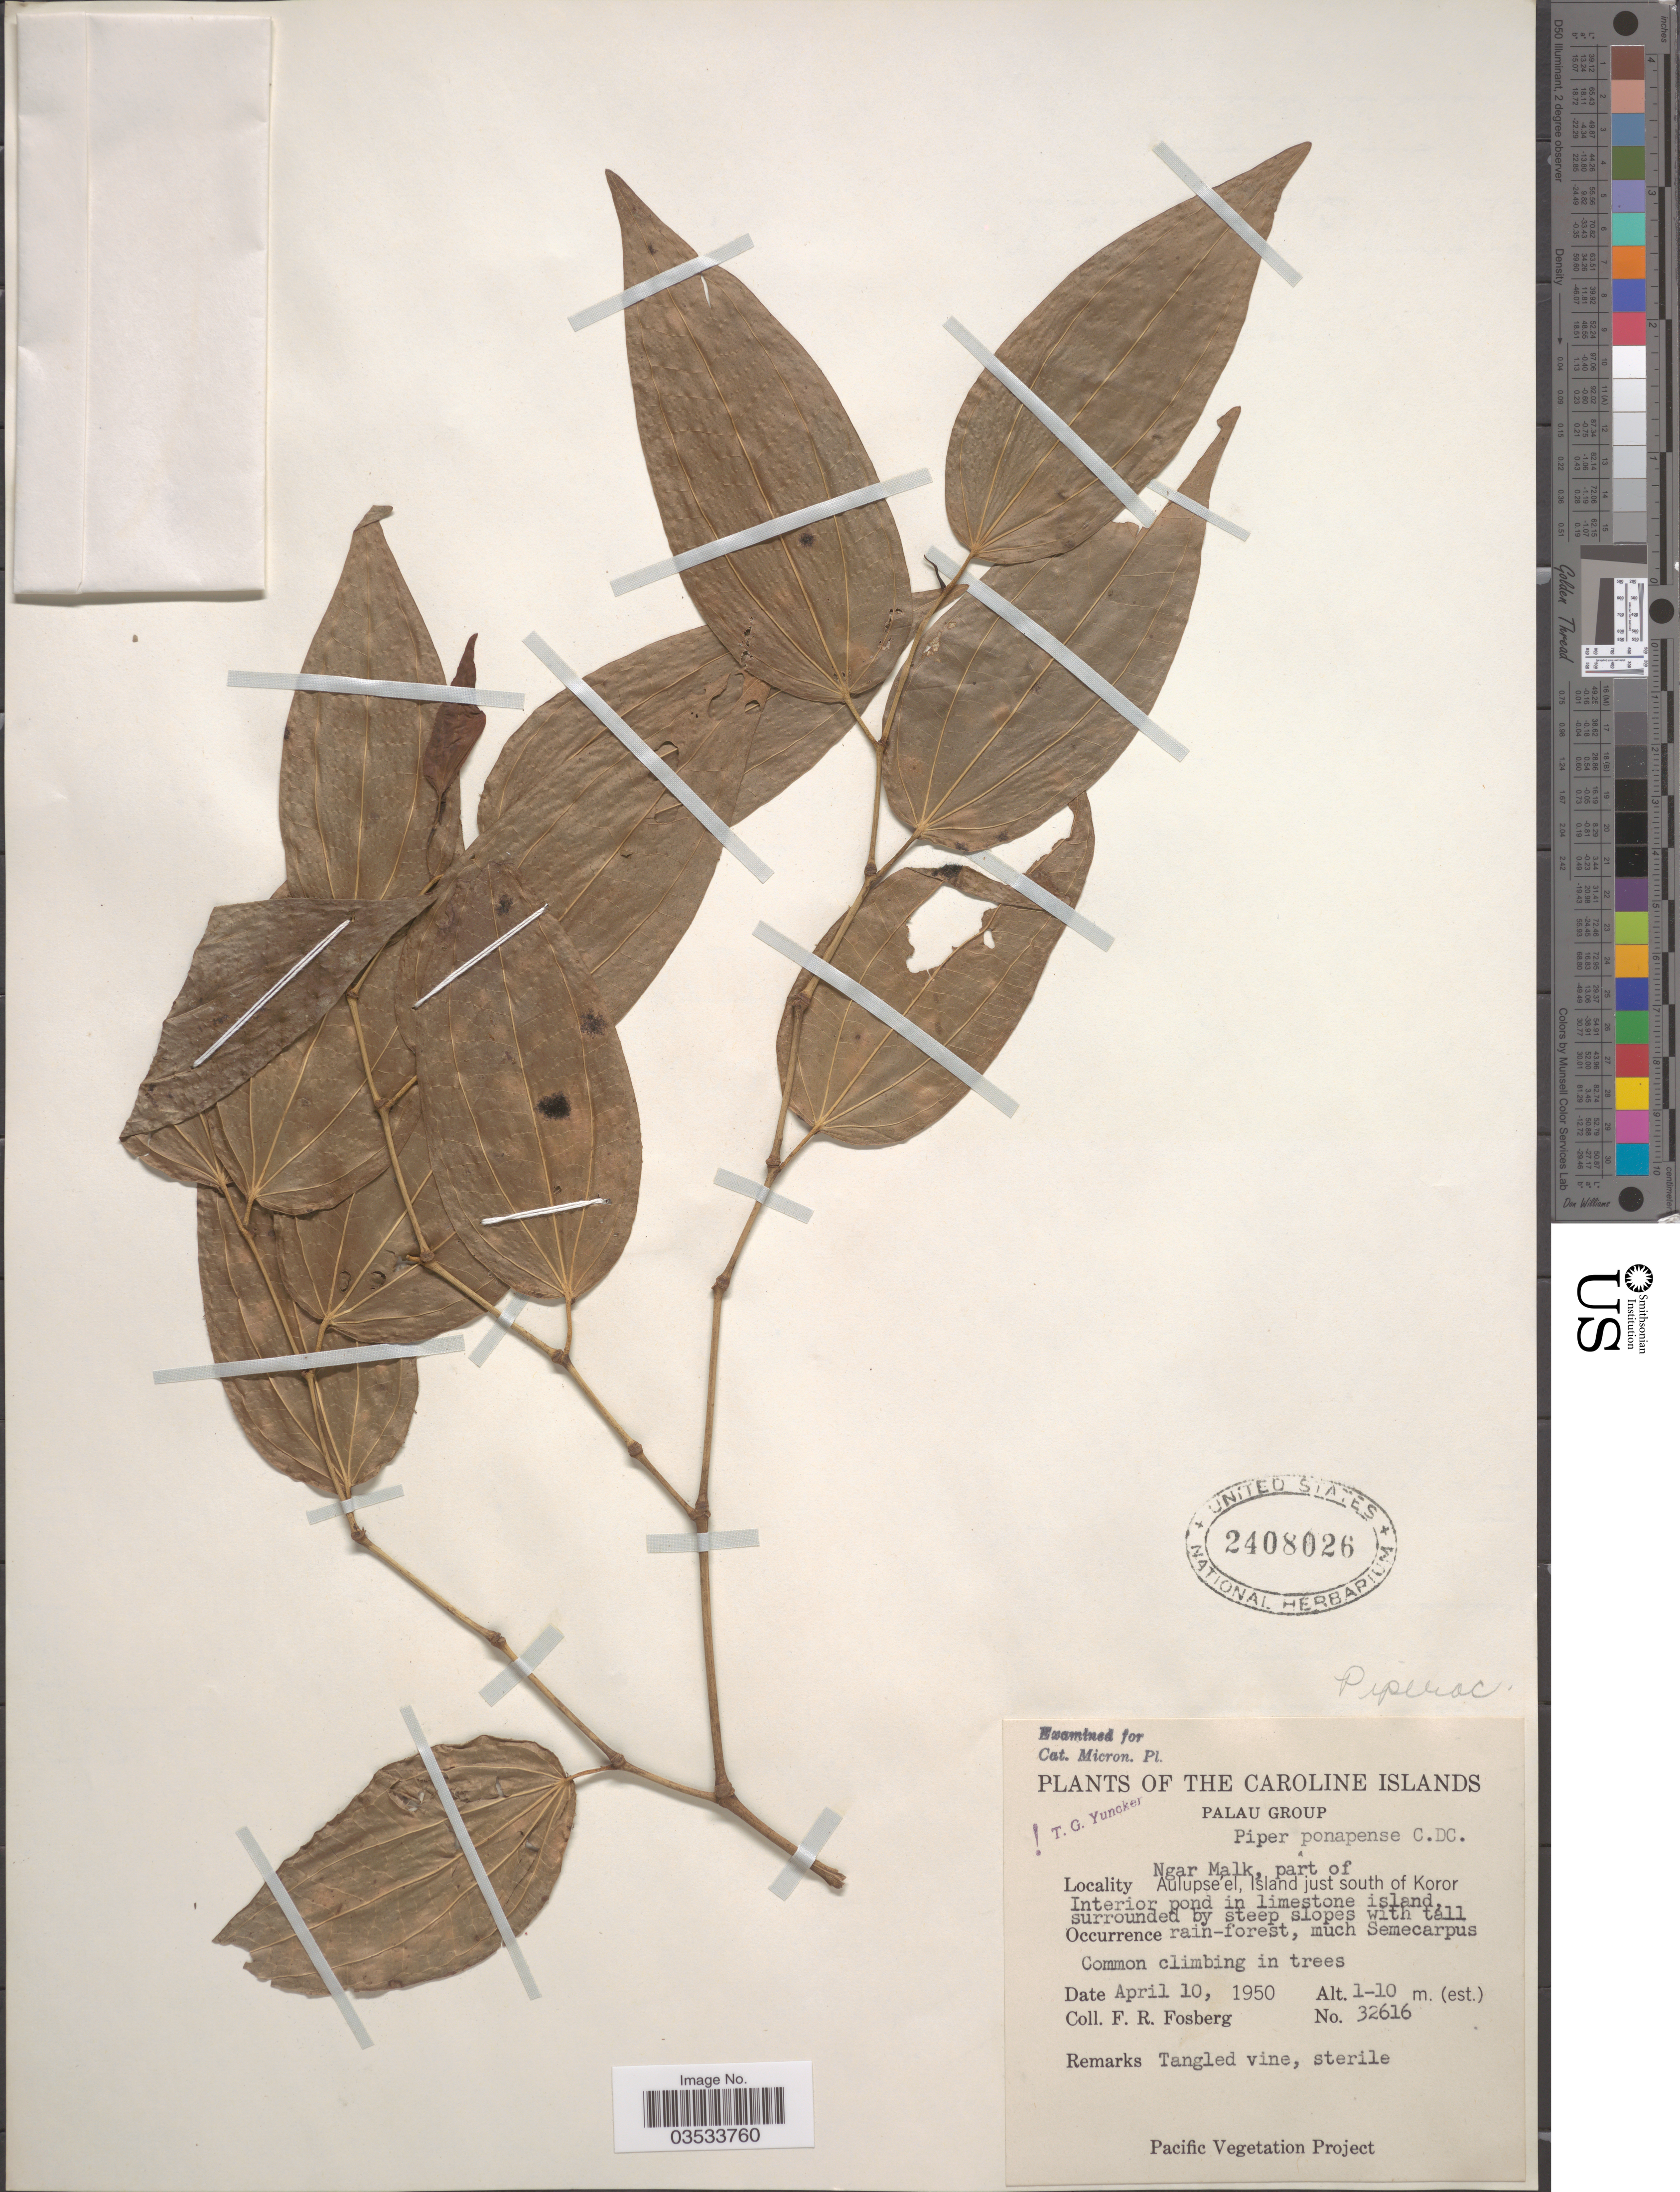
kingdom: Plantae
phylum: Tracheophyta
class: Magnoliopsida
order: Piperales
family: Piperaceae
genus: Piper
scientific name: Piper ponapense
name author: C. DC.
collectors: F. R. Fosberg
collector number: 32616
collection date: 1950-04-10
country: Palau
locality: Caroline Islands. Palau Group. Ngar Malk, part of Aulupse el, Island just south of Koror Interior pond in limestone island.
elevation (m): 1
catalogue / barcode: US 2408026